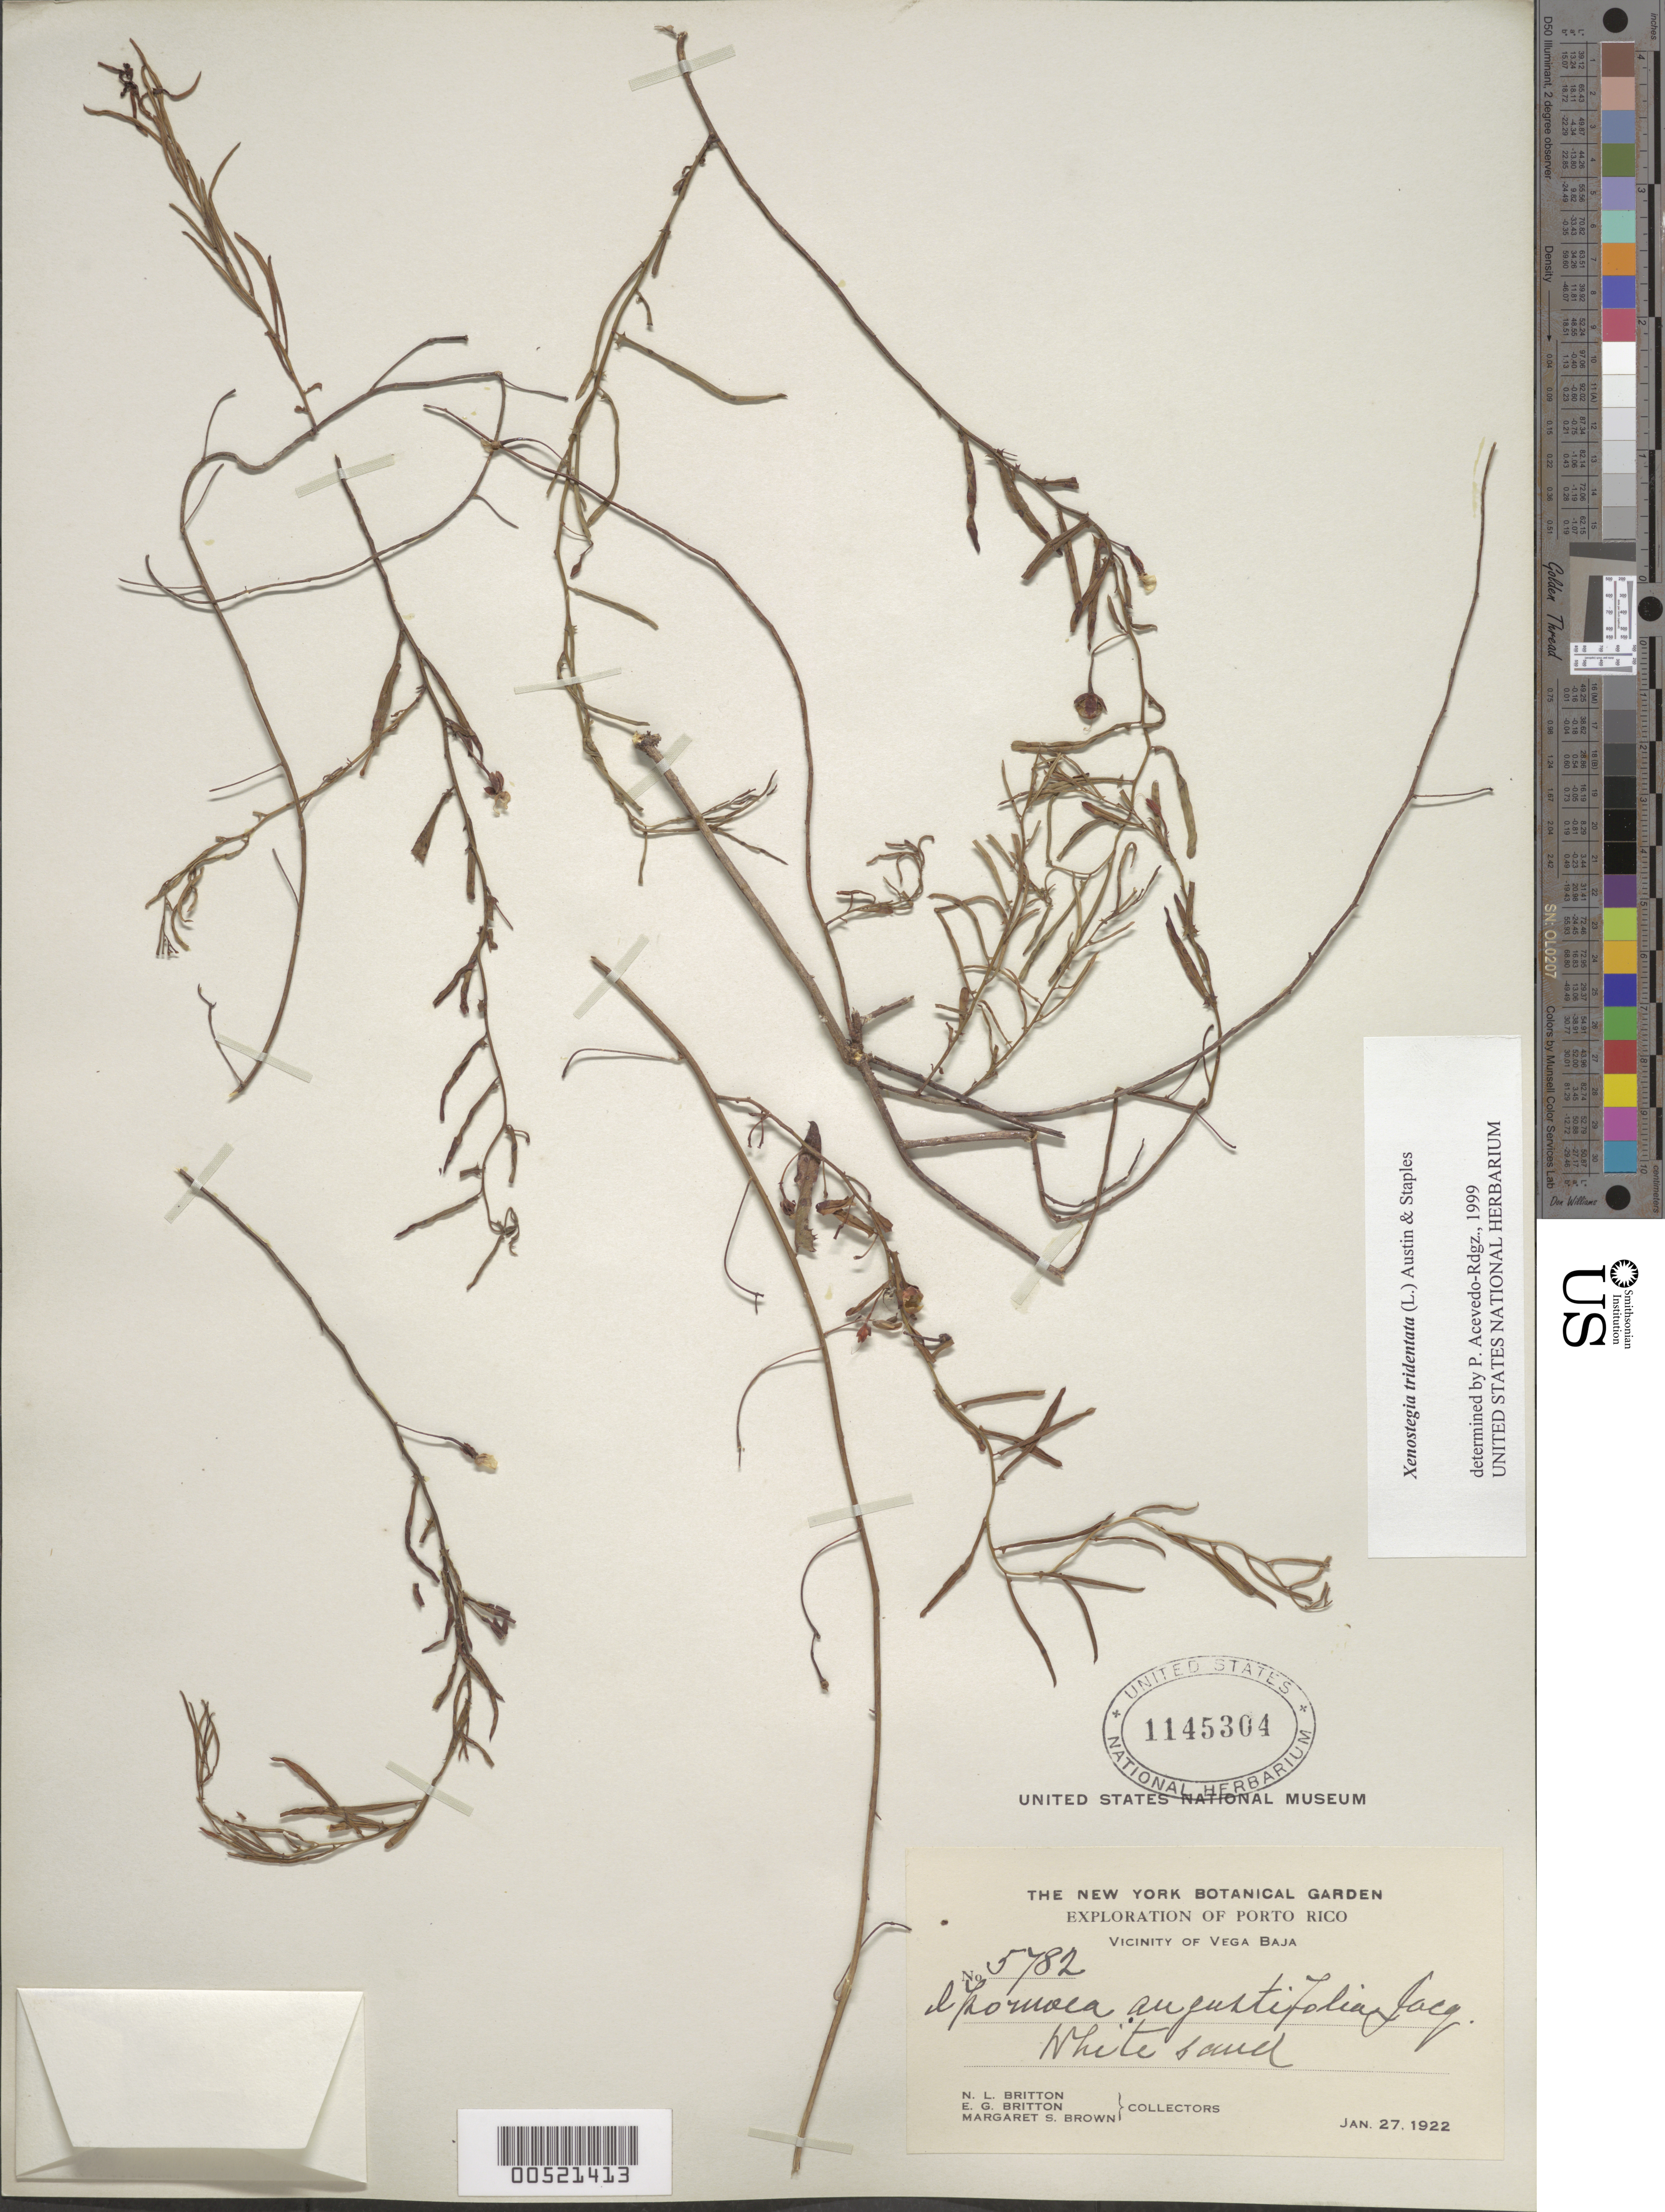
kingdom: Plantae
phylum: Tracheophyta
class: Magnoliopsida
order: Solanales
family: Convolvulaceae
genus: Xenostegia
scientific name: Xenostegia tridentata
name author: (L.) D.F. Austin & Staples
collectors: N. Britton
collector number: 5782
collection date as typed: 27 Jan 1922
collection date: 1922-01-27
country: Puerto Rico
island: Greater Antilles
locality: Vicinity of Vega Baja.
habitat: White sand.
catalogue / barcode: US 1145304